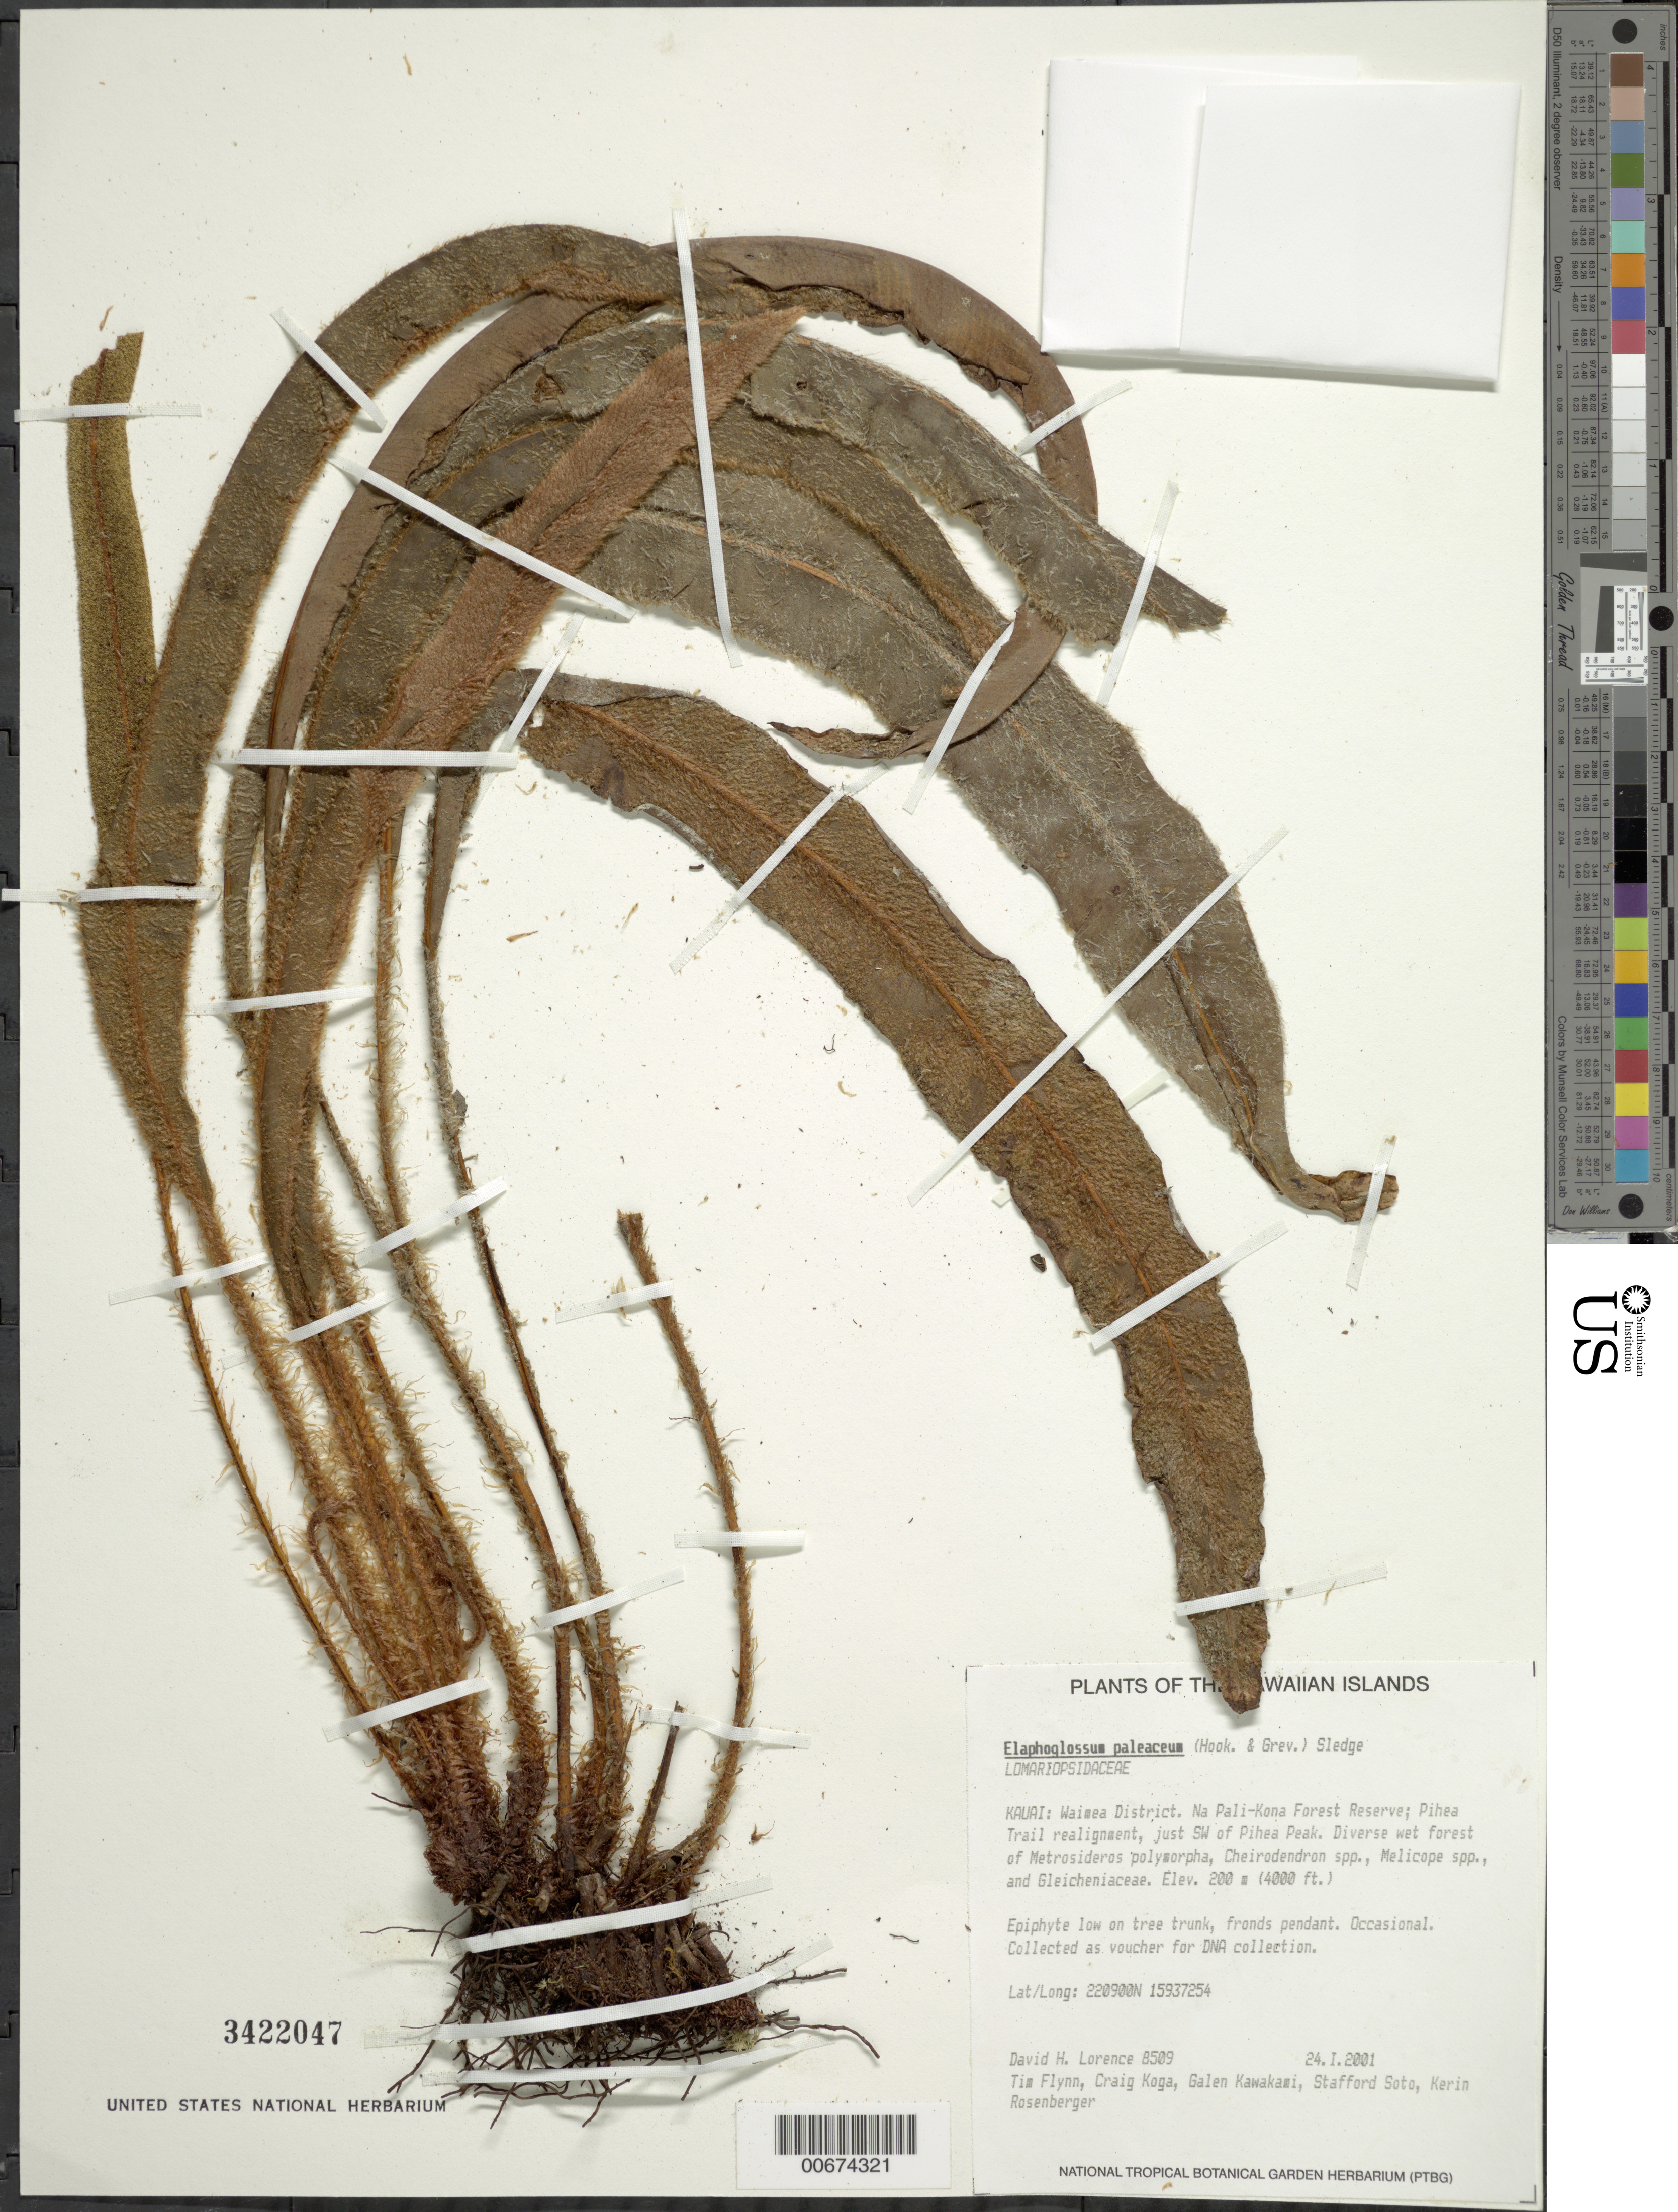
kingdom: Plantae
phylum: Tracheophyta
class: Polypodiopsida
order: Polypodiales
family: Dryopteridaceae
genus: Elaphoglossum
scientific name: Elaphoglossum paleaceum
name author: (Hook. & Grev.) Sledge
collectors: D. Lorence, T. W. Flynn, C. Koga, G. Kawakami, S. Soto & K. Rosenberger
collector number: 8509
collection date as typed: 24 Jan 2001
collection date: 2001-01-24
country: United States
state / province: Hawaii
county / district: Kauai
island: Kaua'i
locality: Waimea District, Na Pali-Kona Forest Reserve; Pihea Trail realignment, just SW of Pihea Peak.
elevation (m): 1219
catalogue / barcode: US 3422047